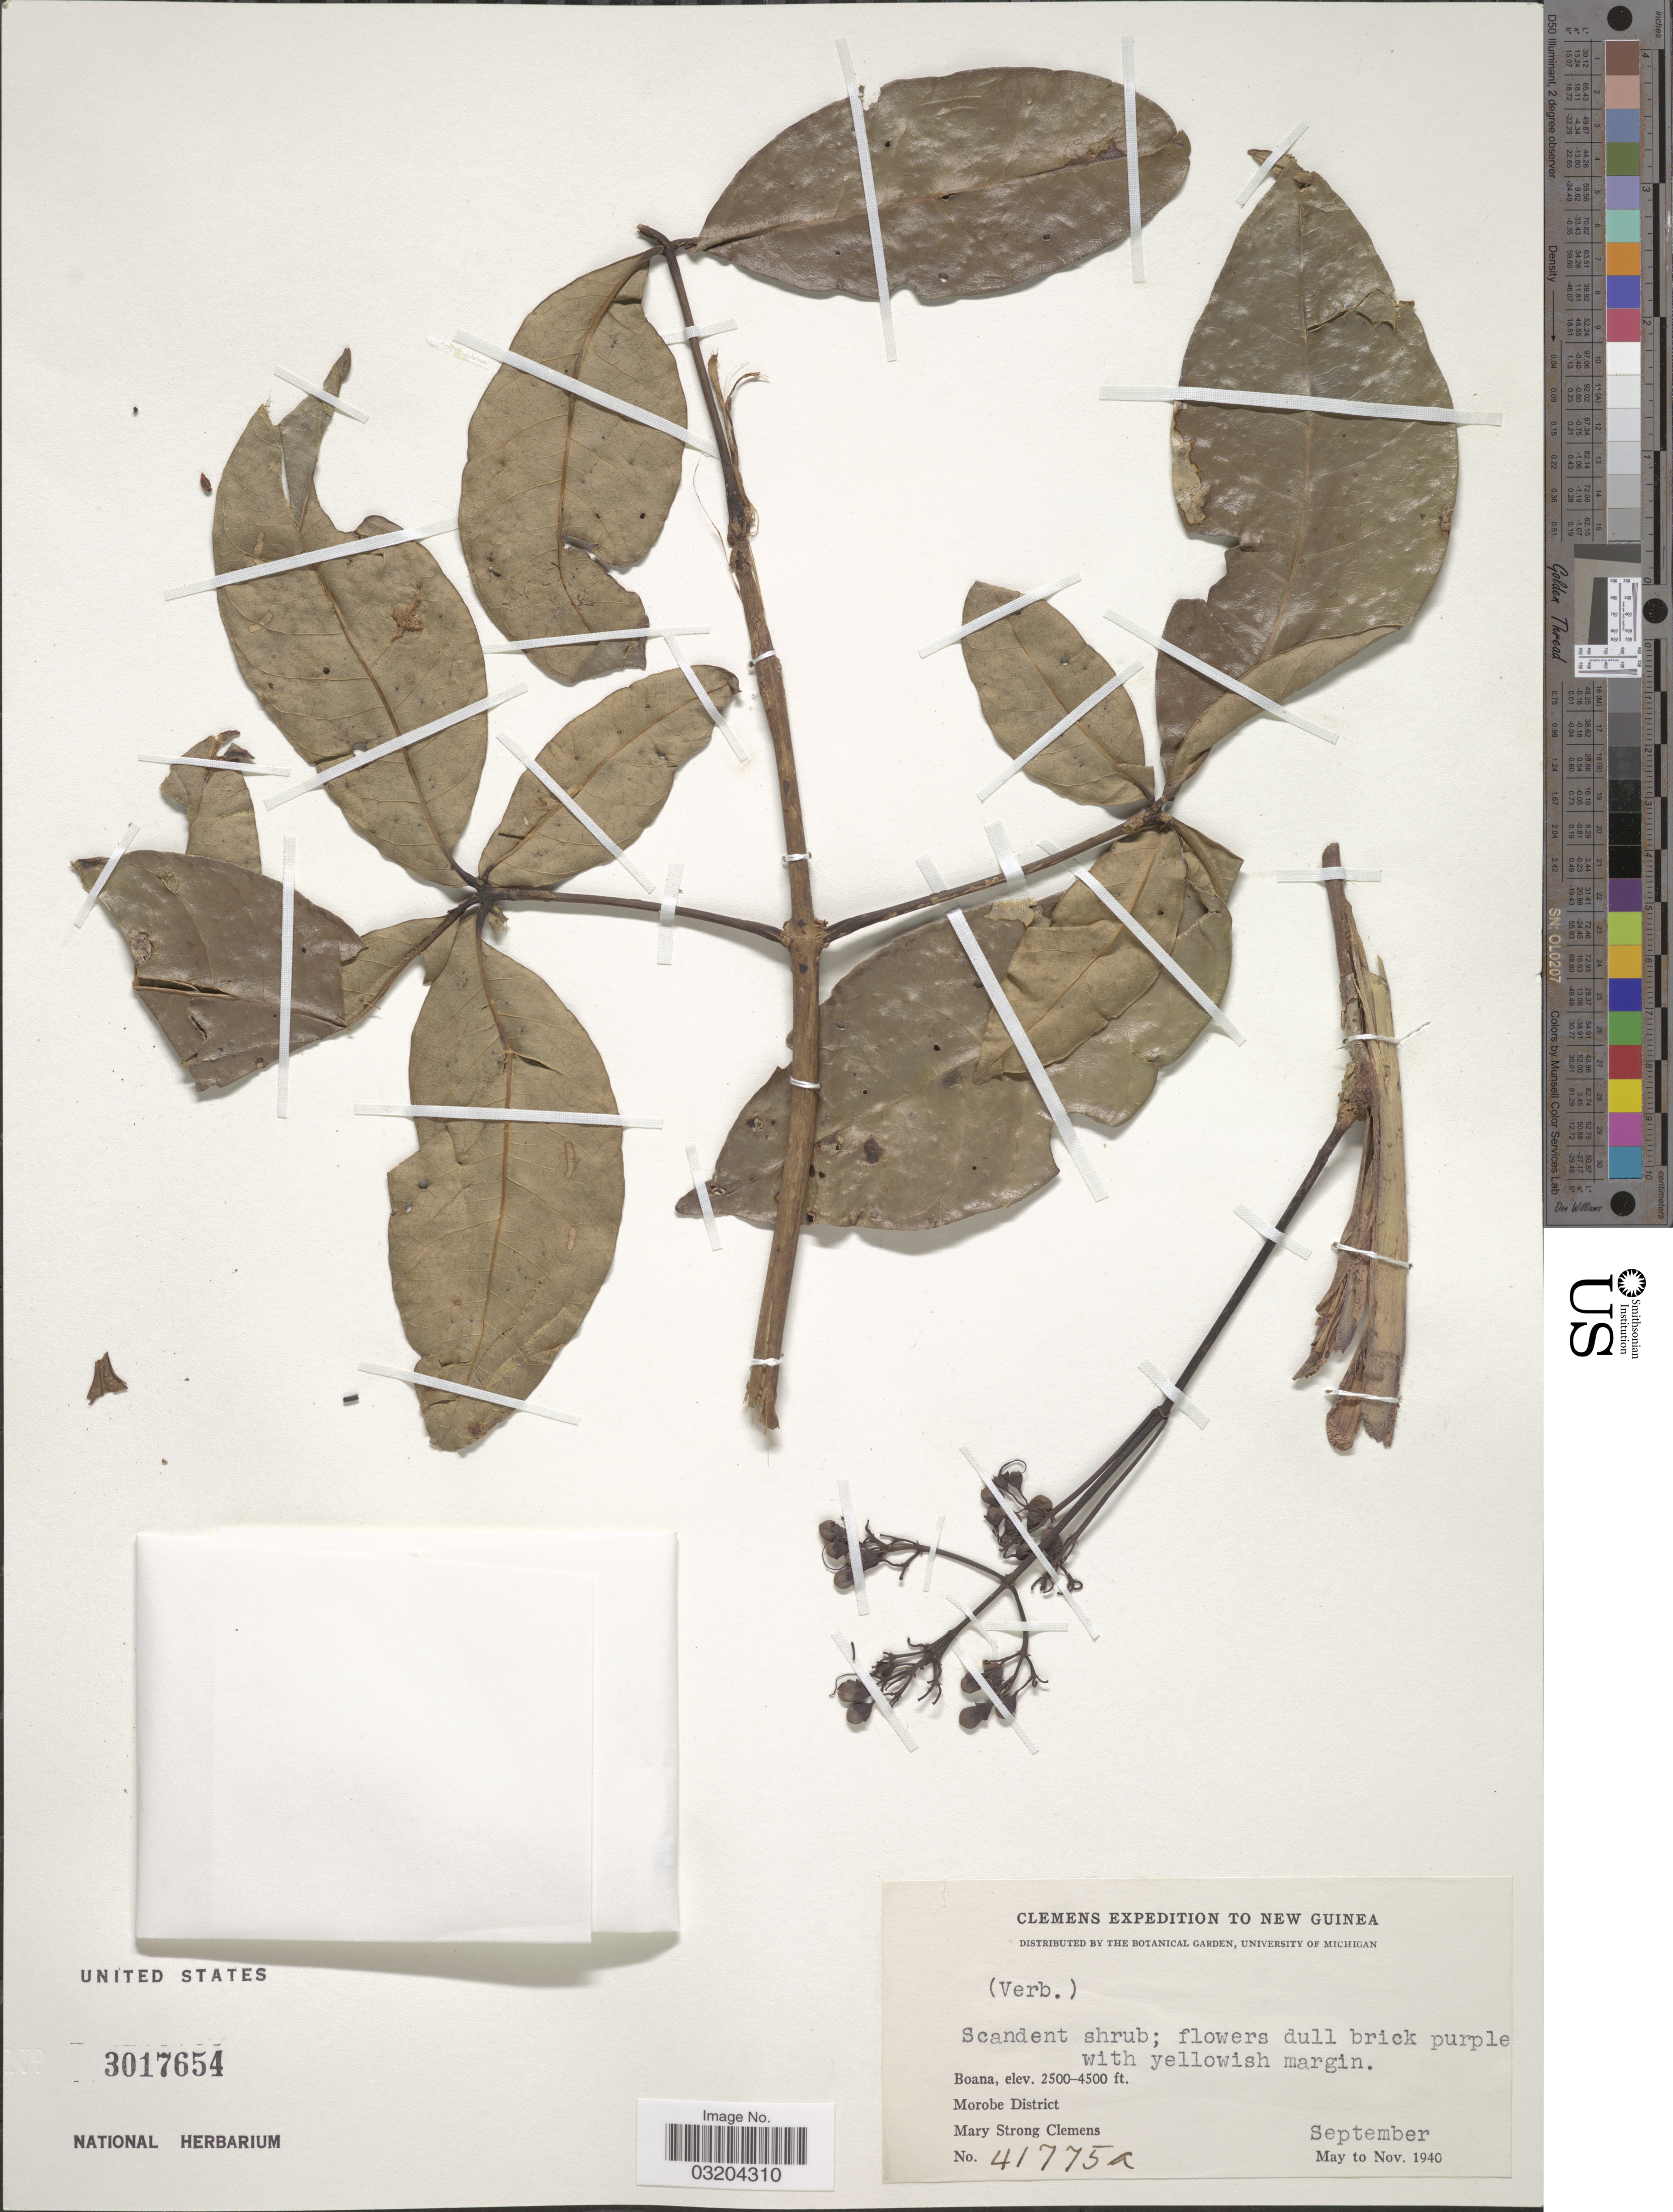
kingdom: Plantae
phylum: Tracheophyta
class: Magnoliopsida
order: Lamiales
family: Verbenaceae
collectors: M. S. Clemens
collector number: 41775a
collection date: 1940-09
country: Papua New Guinea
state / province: Morobe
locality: New Guinea. Boana.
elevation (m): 762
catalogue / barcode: US 3017654